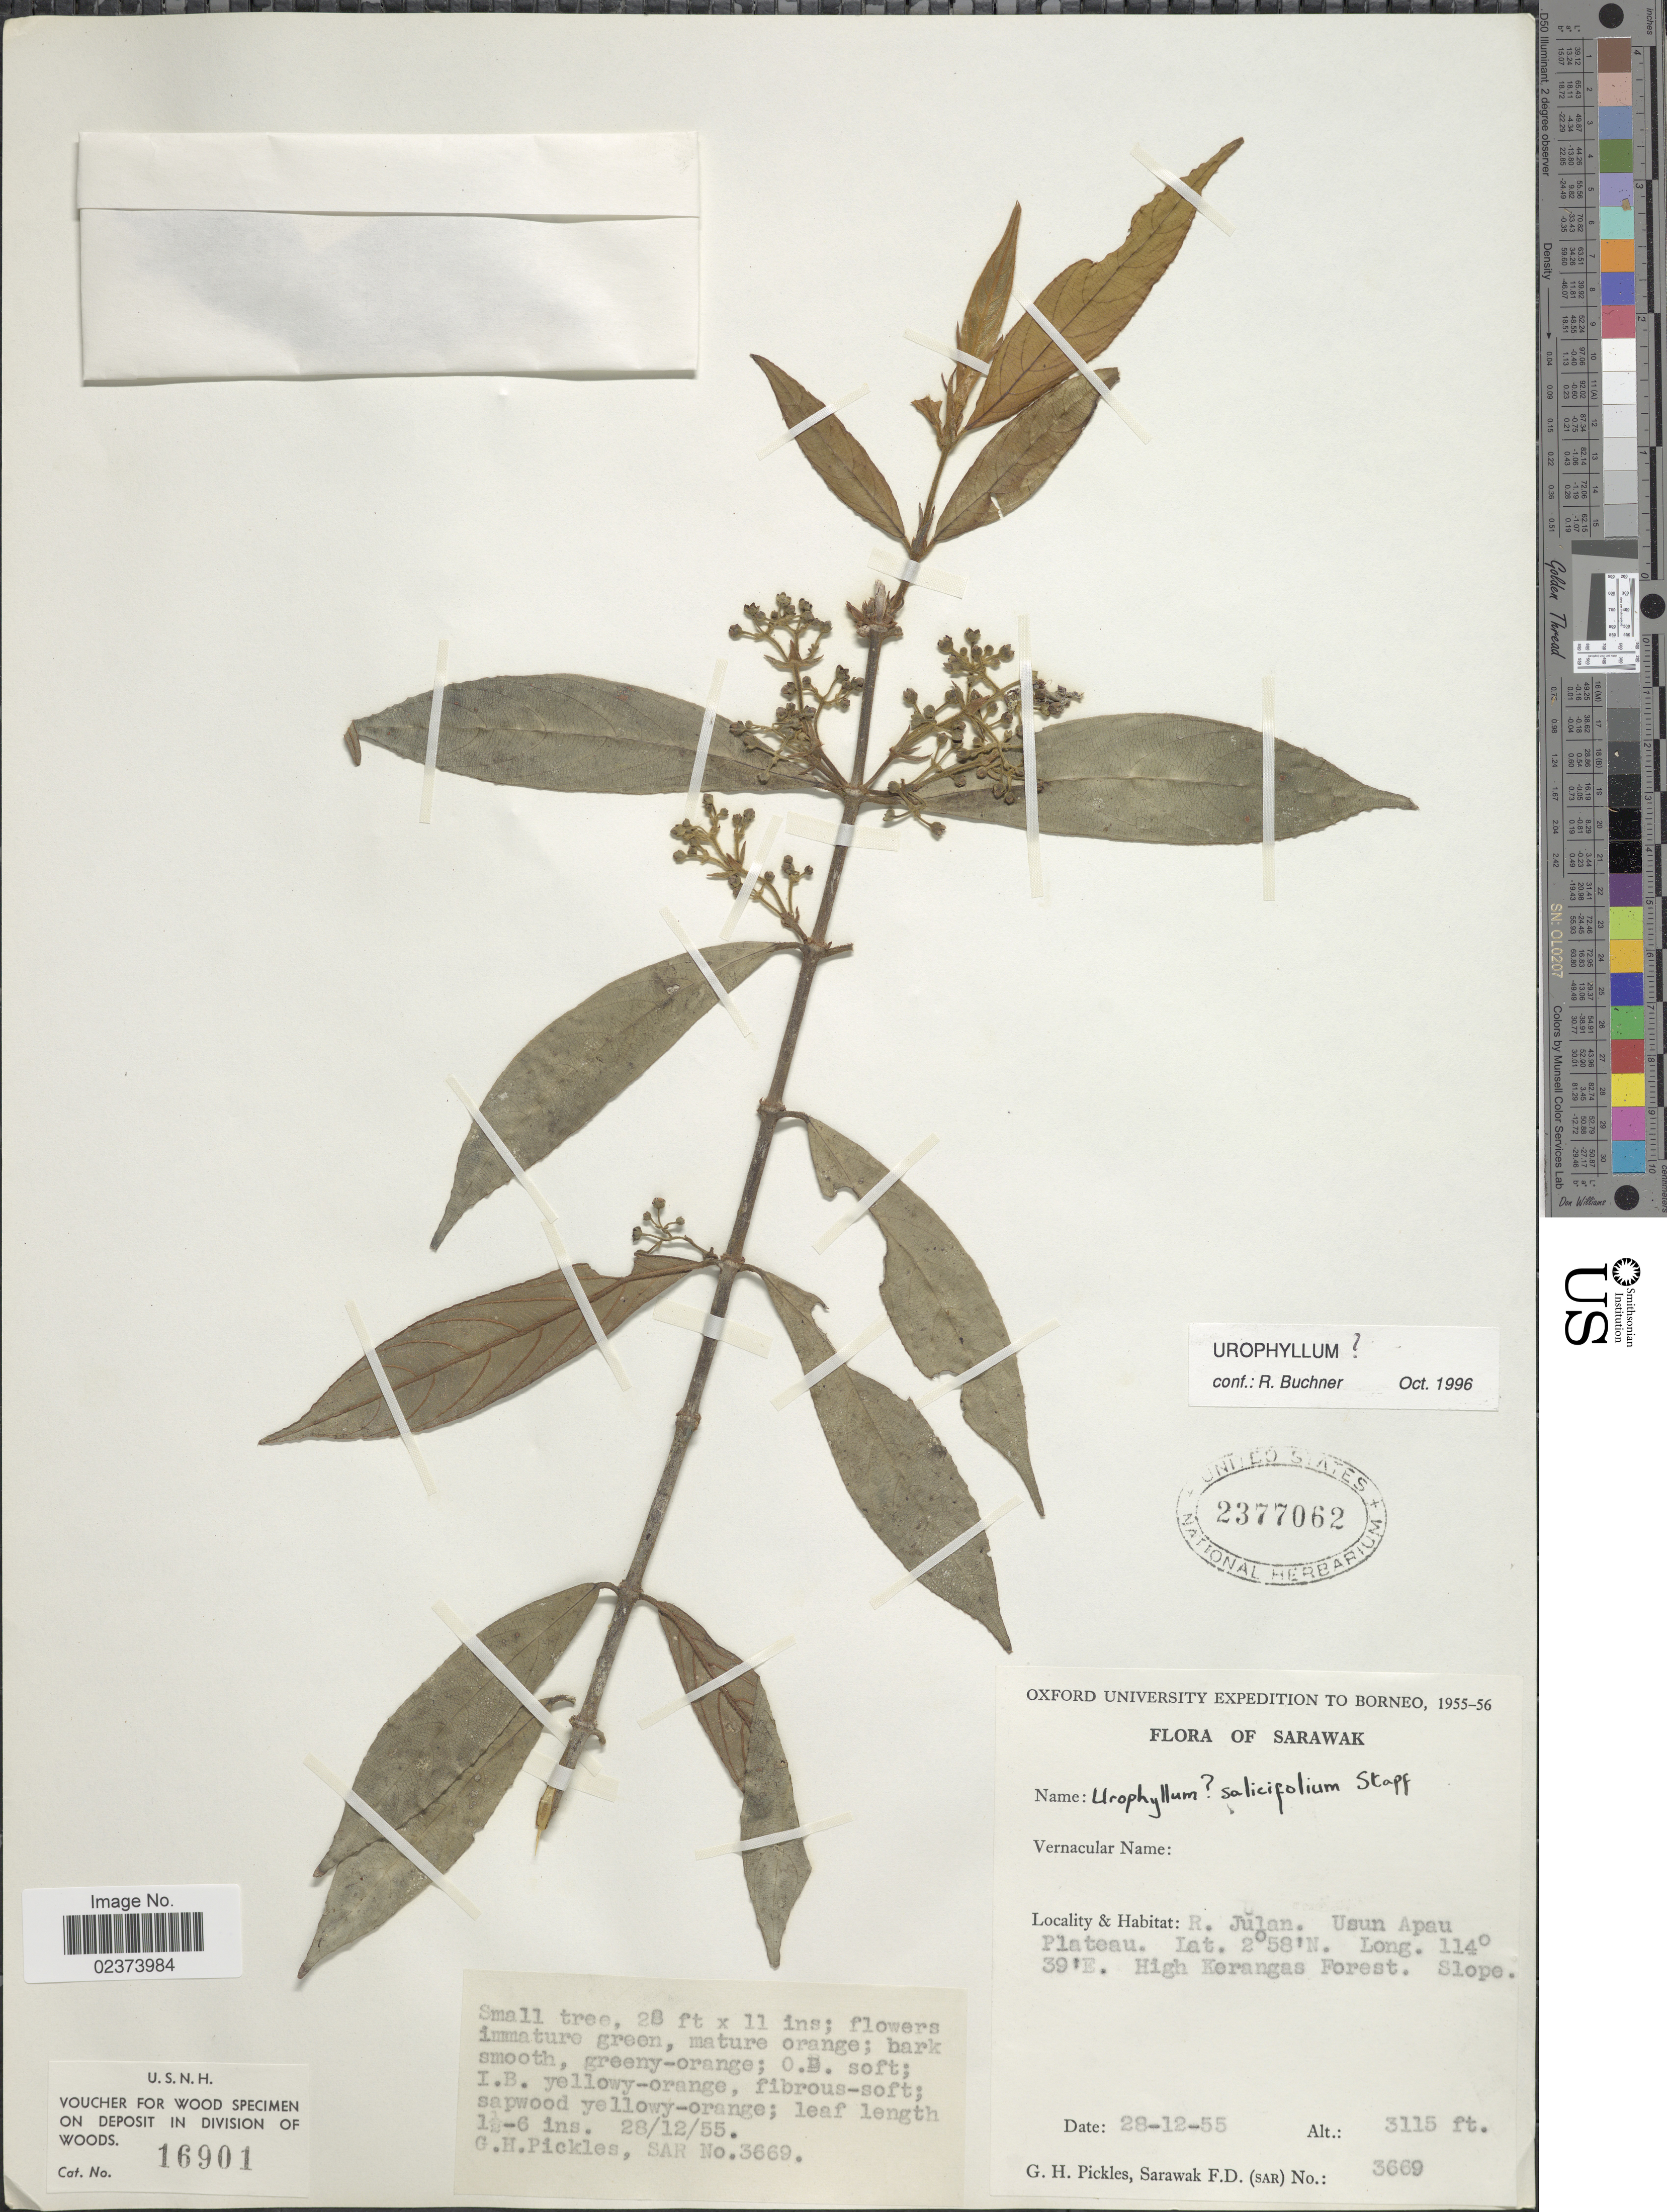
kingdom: Plantae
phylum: Tracheophyta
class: Magnoliopsida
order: Gentianales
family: Rubiaceae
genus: Urophyllum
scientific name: Urophyllum salicifolium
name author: Stapf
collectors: G. Pickles & F. Sarawak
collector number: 3669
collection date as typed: Transcribed d/m/y: 28/12/55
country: Malaysia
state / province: Sarawak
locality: R. Julan. Usun Apau Plateau. High Kerangas Forest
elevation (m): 949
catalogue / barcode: US 2377062